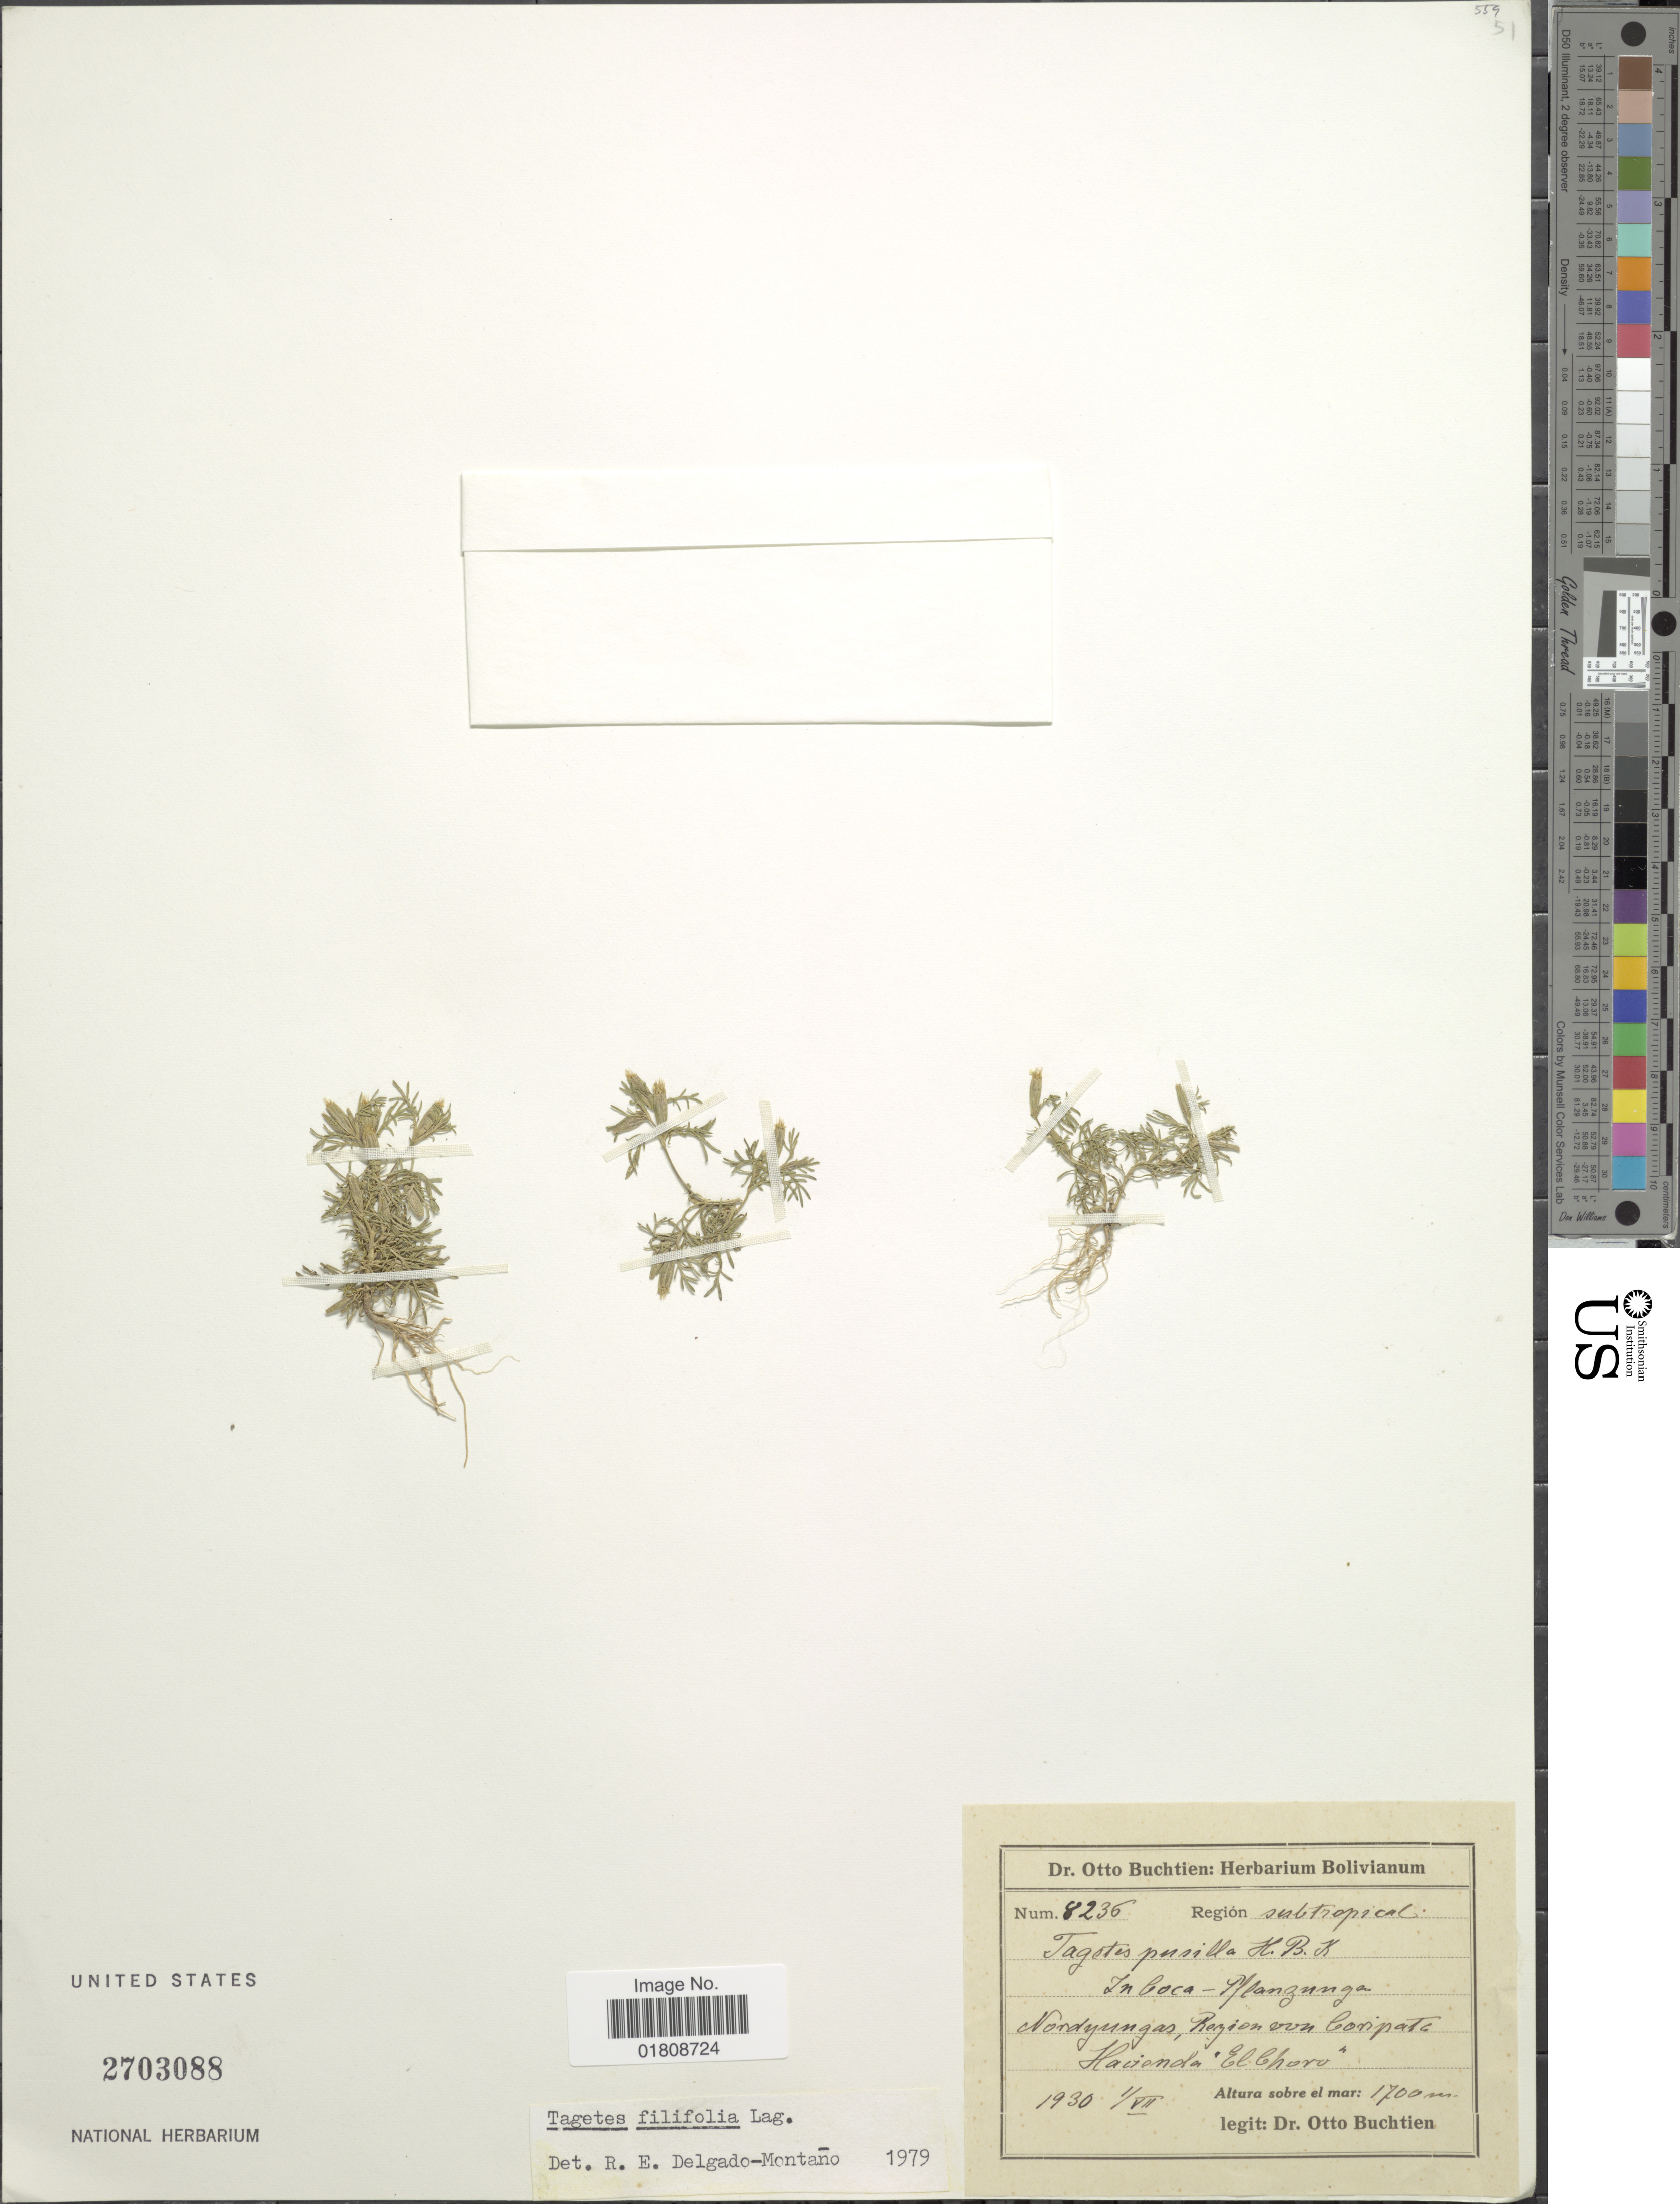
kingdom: Plantae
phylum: Tracheophyta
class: Magnoliopsida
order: Asterales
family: Asteraceae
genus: Tagetes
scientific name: Tagetes filifolia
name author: Lag.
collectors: O. Buchtien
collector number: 8235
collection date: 1930-07-01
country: Bolivia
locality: Nordyungas, Region von Coripata, Hacienda El Choro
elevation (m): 1700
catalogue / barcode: US 2703088